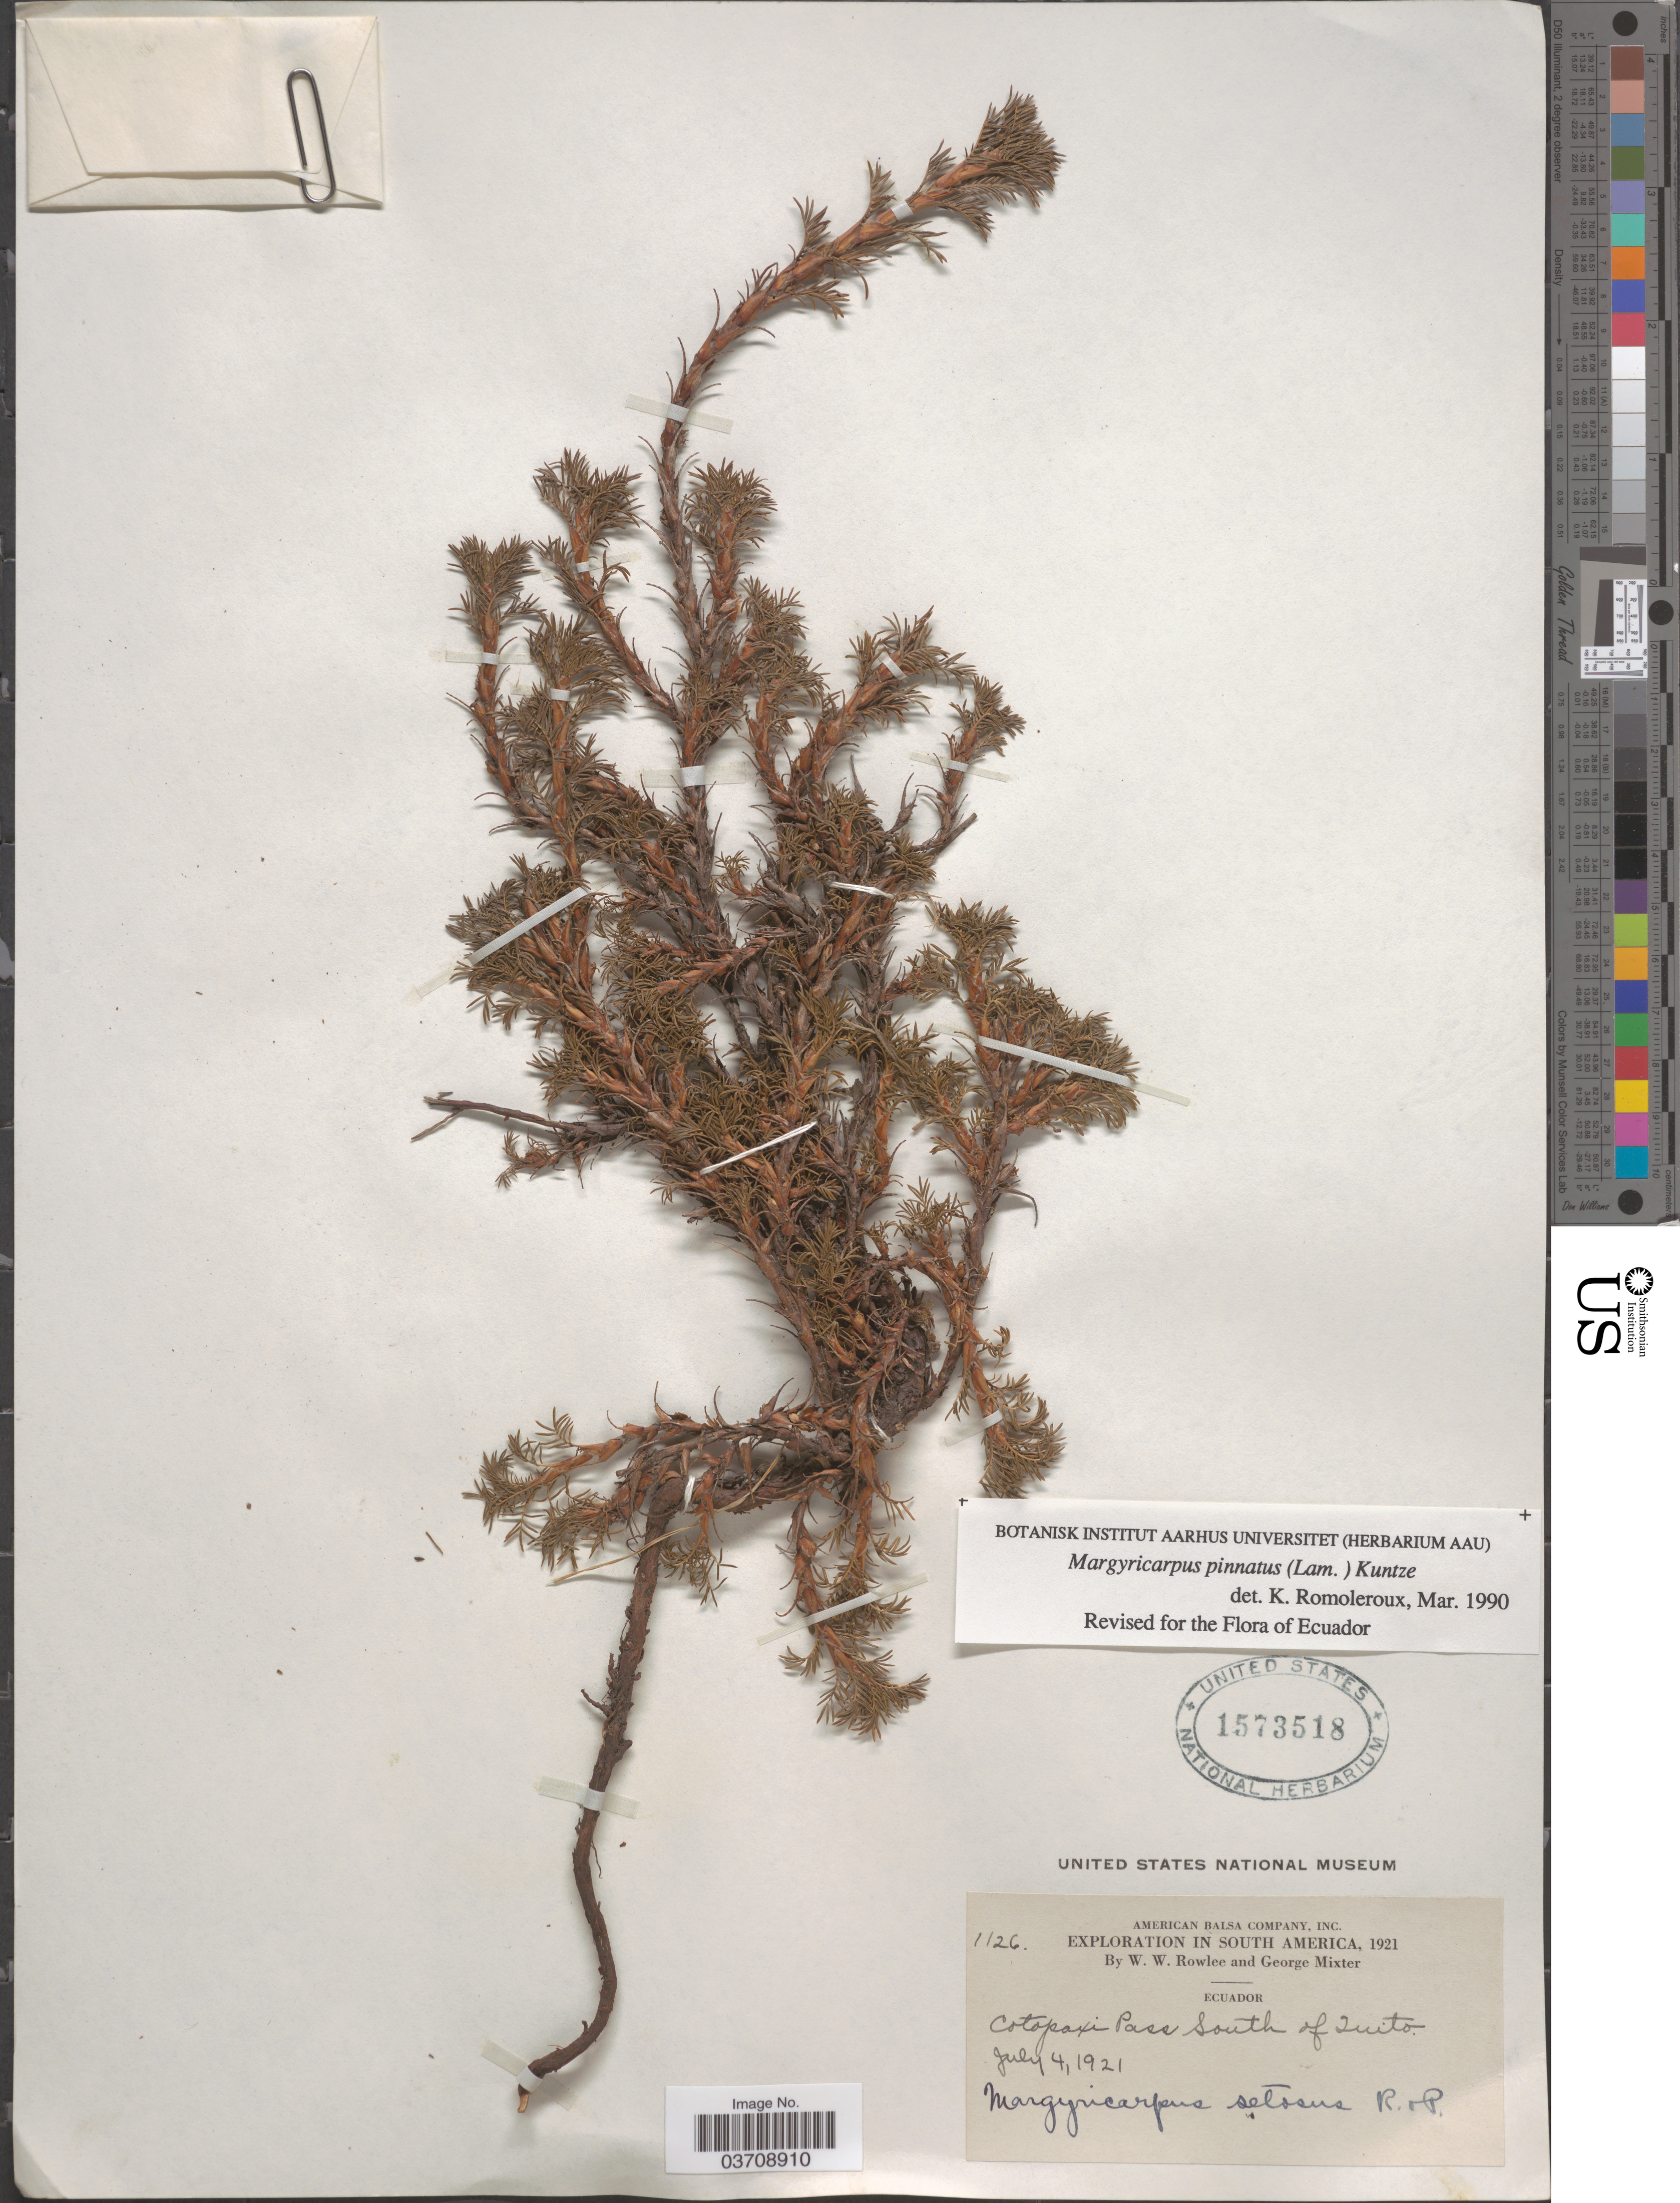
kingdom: Plantae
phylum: Tracheophyta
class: Magnoliopsida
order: Rosales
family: Rosaceae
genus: Margyricarpus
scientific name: Margyricarpus pinnatus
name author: (Lam.) Kuntze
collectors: W. W. Rowlee & G. Mixter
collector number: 1126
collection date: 1921-07-04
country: Ecuador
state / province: Cotopaxi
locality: Cotopaxi Pass south of Quito.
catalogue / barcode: US 1573518